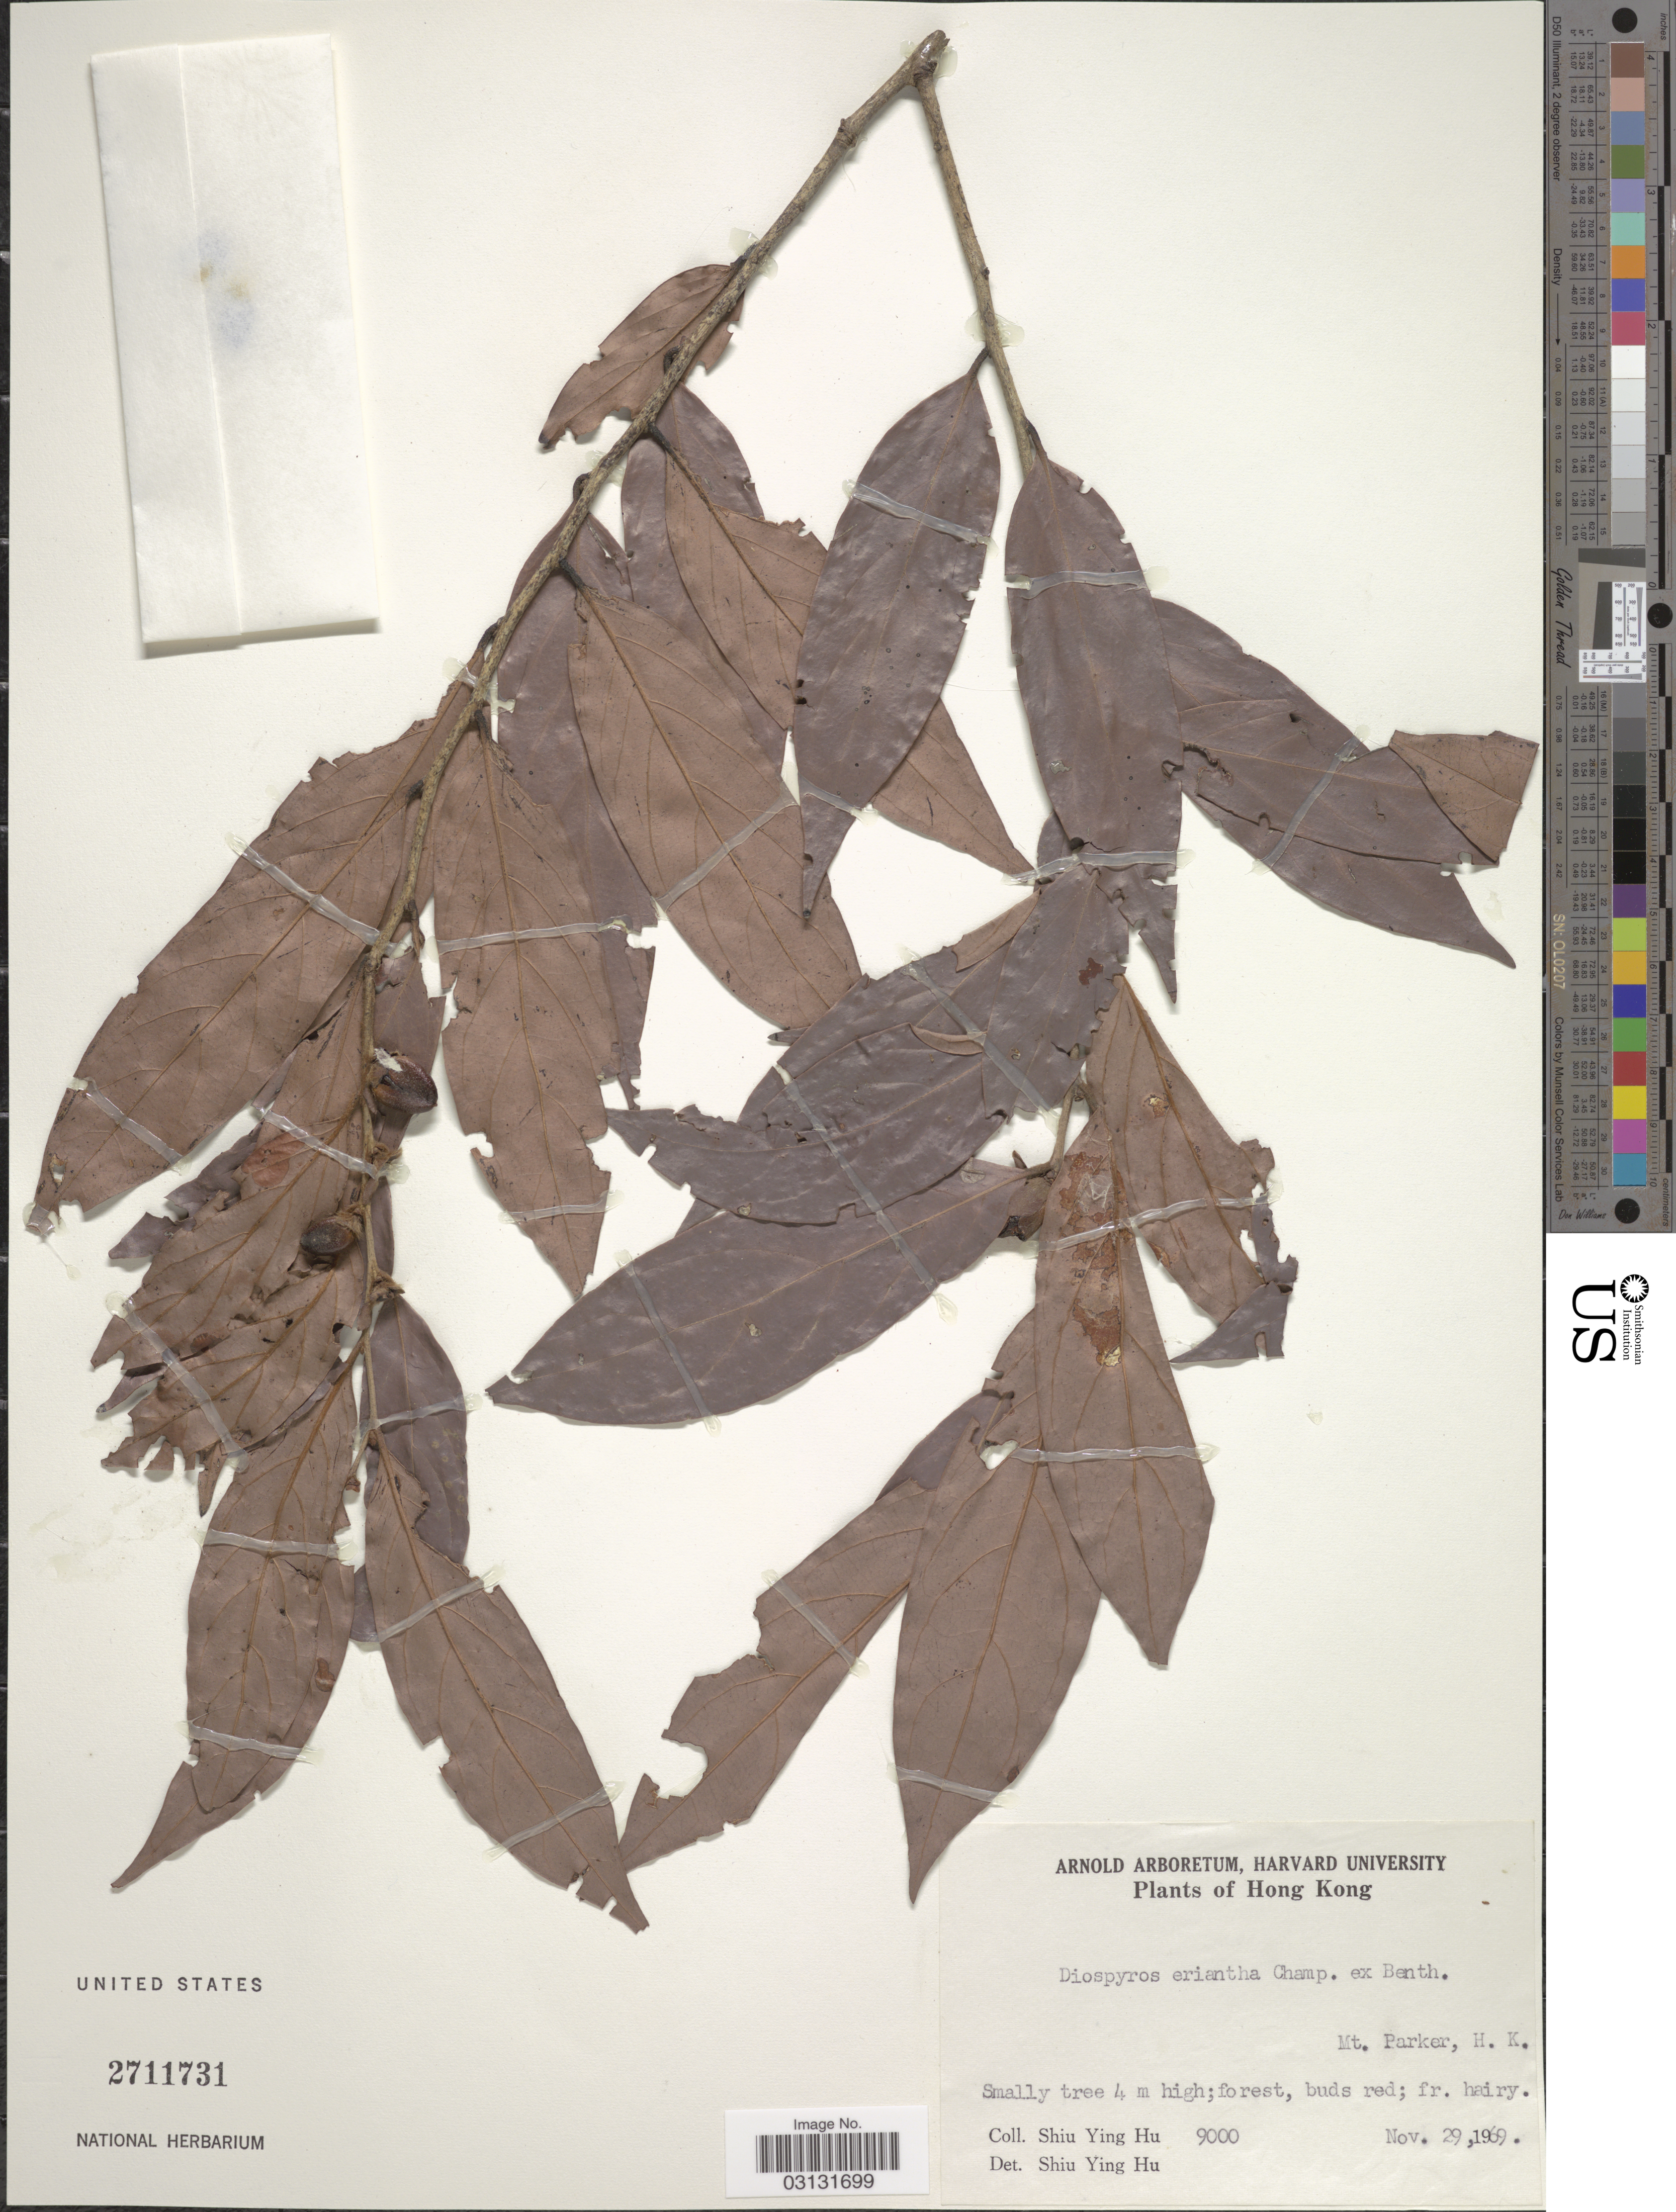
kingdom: Plantae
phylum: Tracheophyta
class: Magnoliopsida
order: Ericales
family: Ebenaceae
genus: Diospyros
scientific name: Diospyros eriantha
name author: Champ. ex Benth.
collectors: S. Y. Hu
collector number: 9000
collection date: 1969-11-29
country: China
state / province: Hong Kong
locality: Mt. Parker, H. K.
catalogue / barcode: US 2711731